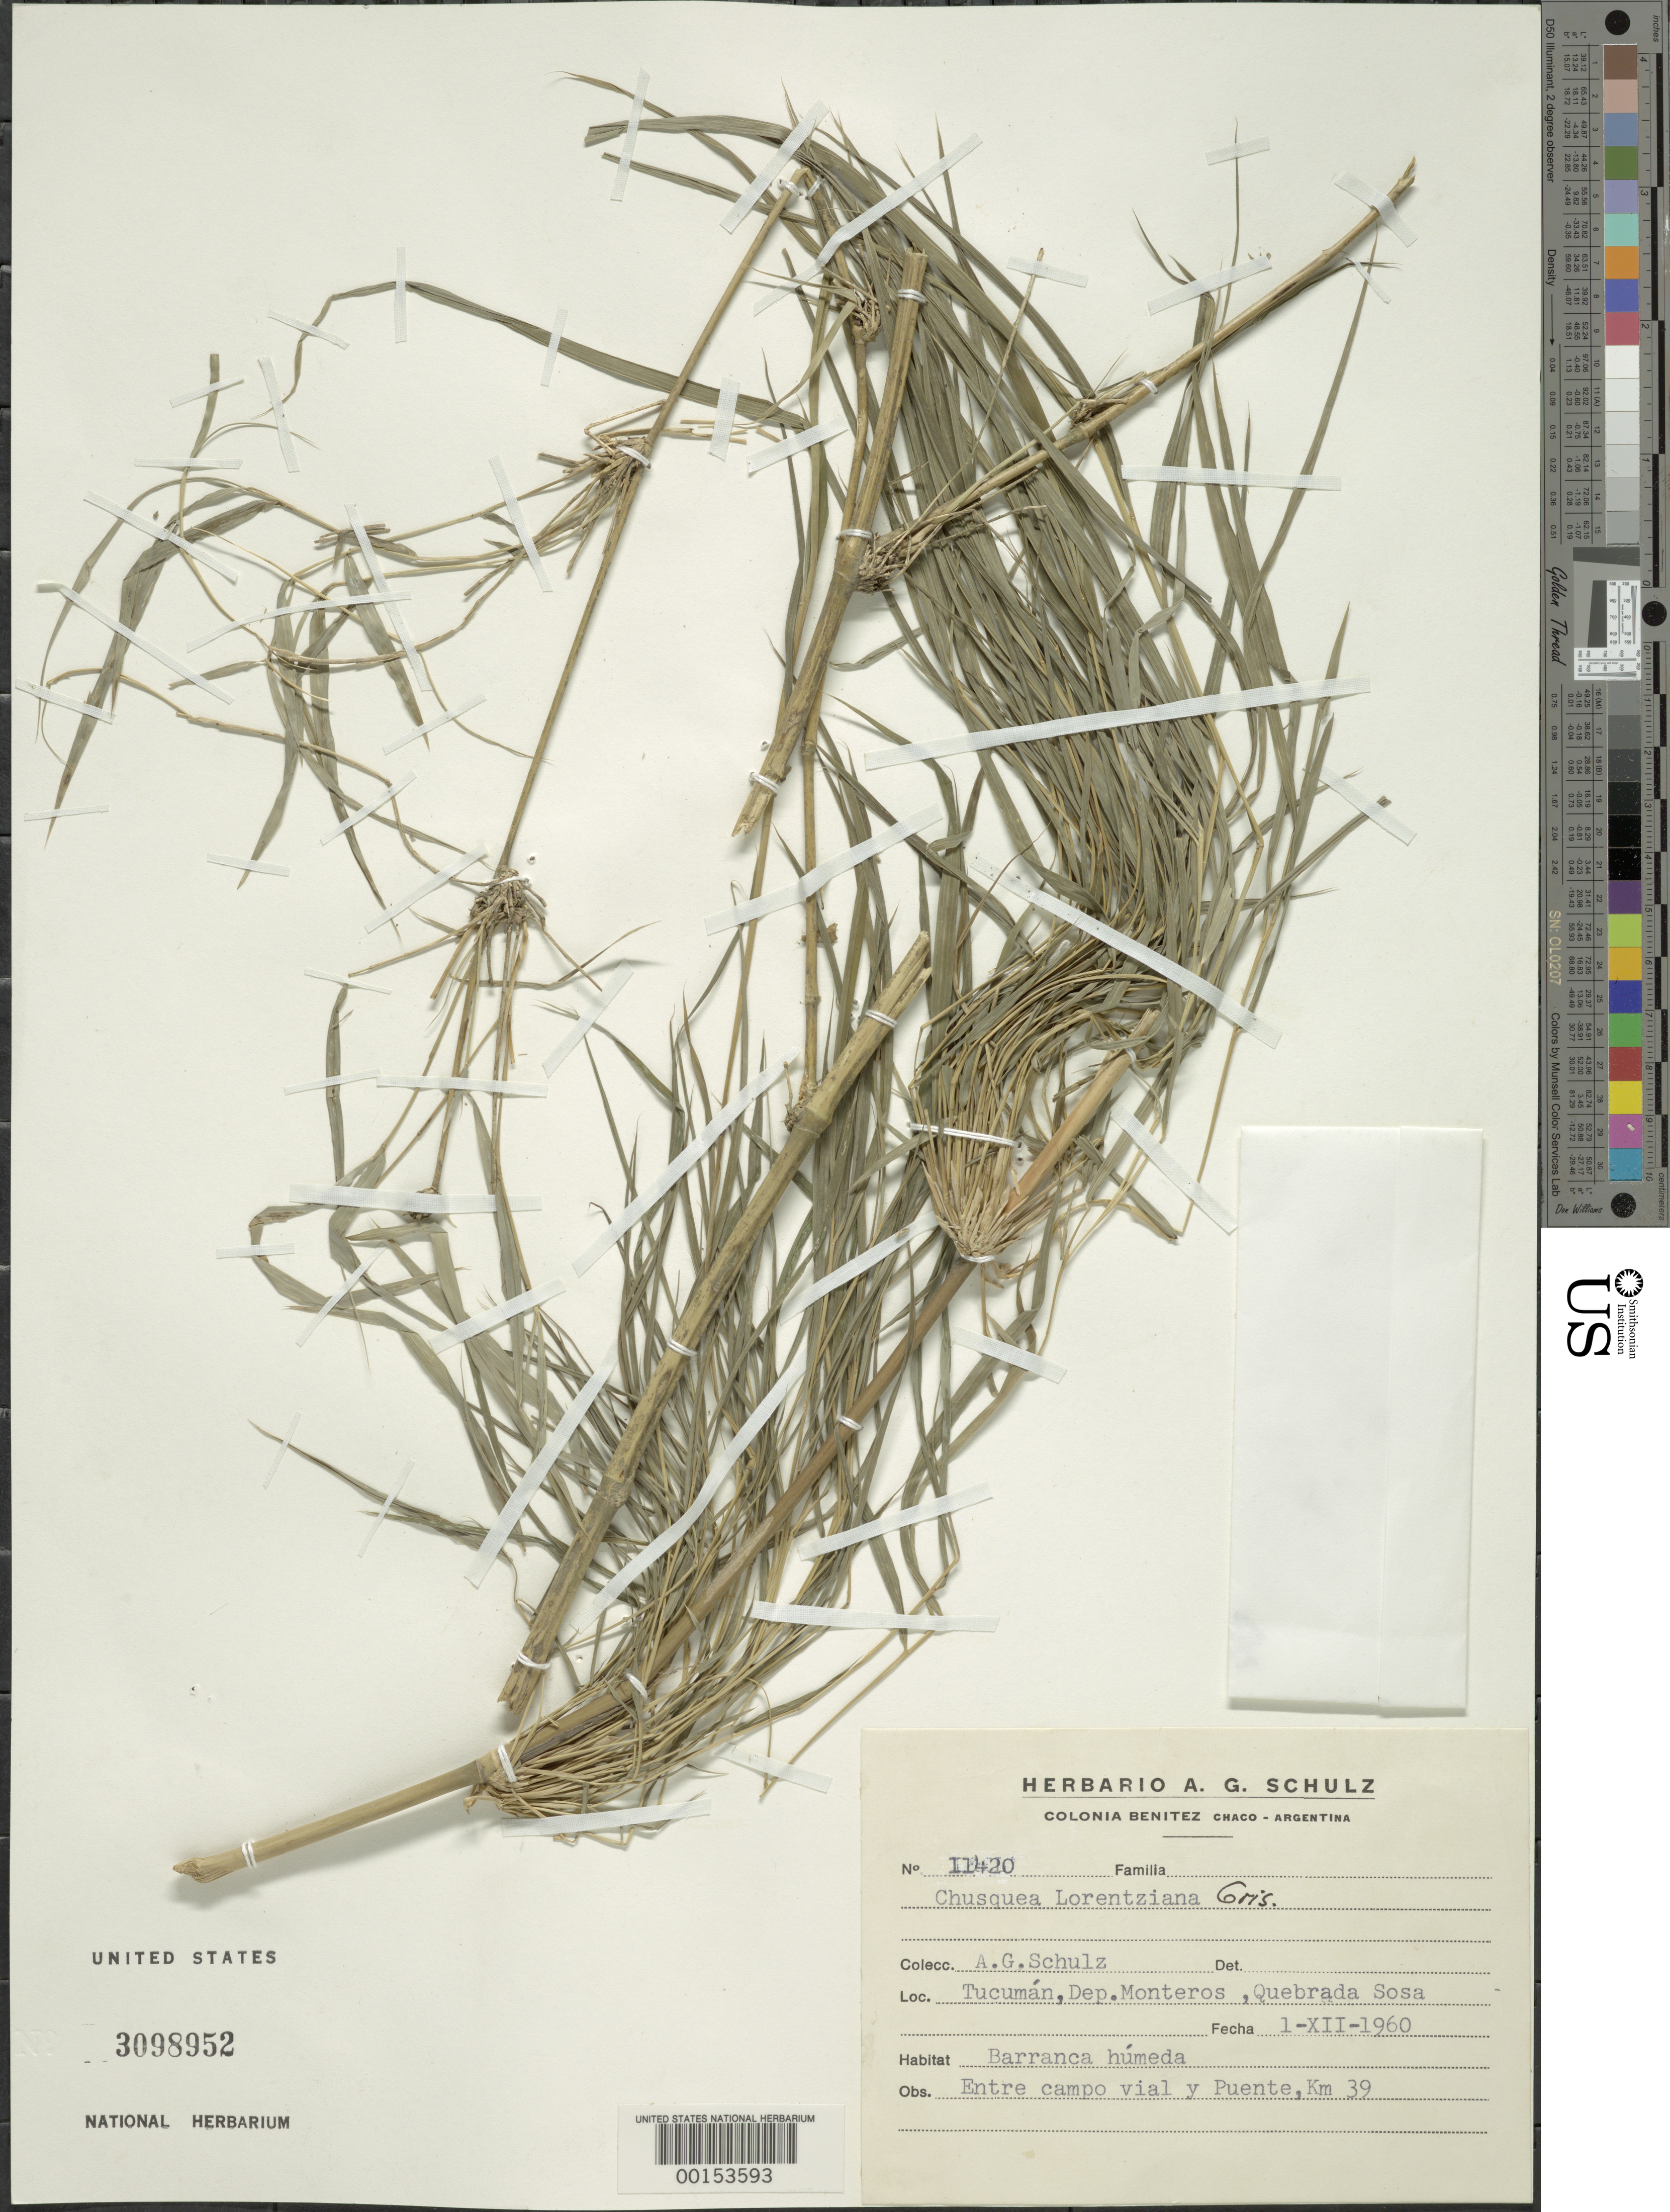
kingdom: Plantae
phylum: Tracheophyta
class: Liliopsida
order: Poales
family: Poaceae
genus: Chusquea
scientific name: Chusquea lorentziana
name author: Griseb.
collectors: A. G. Schulz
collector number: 11420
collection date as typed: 01 Dec 1960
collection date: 1960-12-01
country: Argentina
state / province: Tucumán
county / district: Monteros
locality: Dept. Monteros, Quebrada Sosa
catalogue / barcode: US 3098952